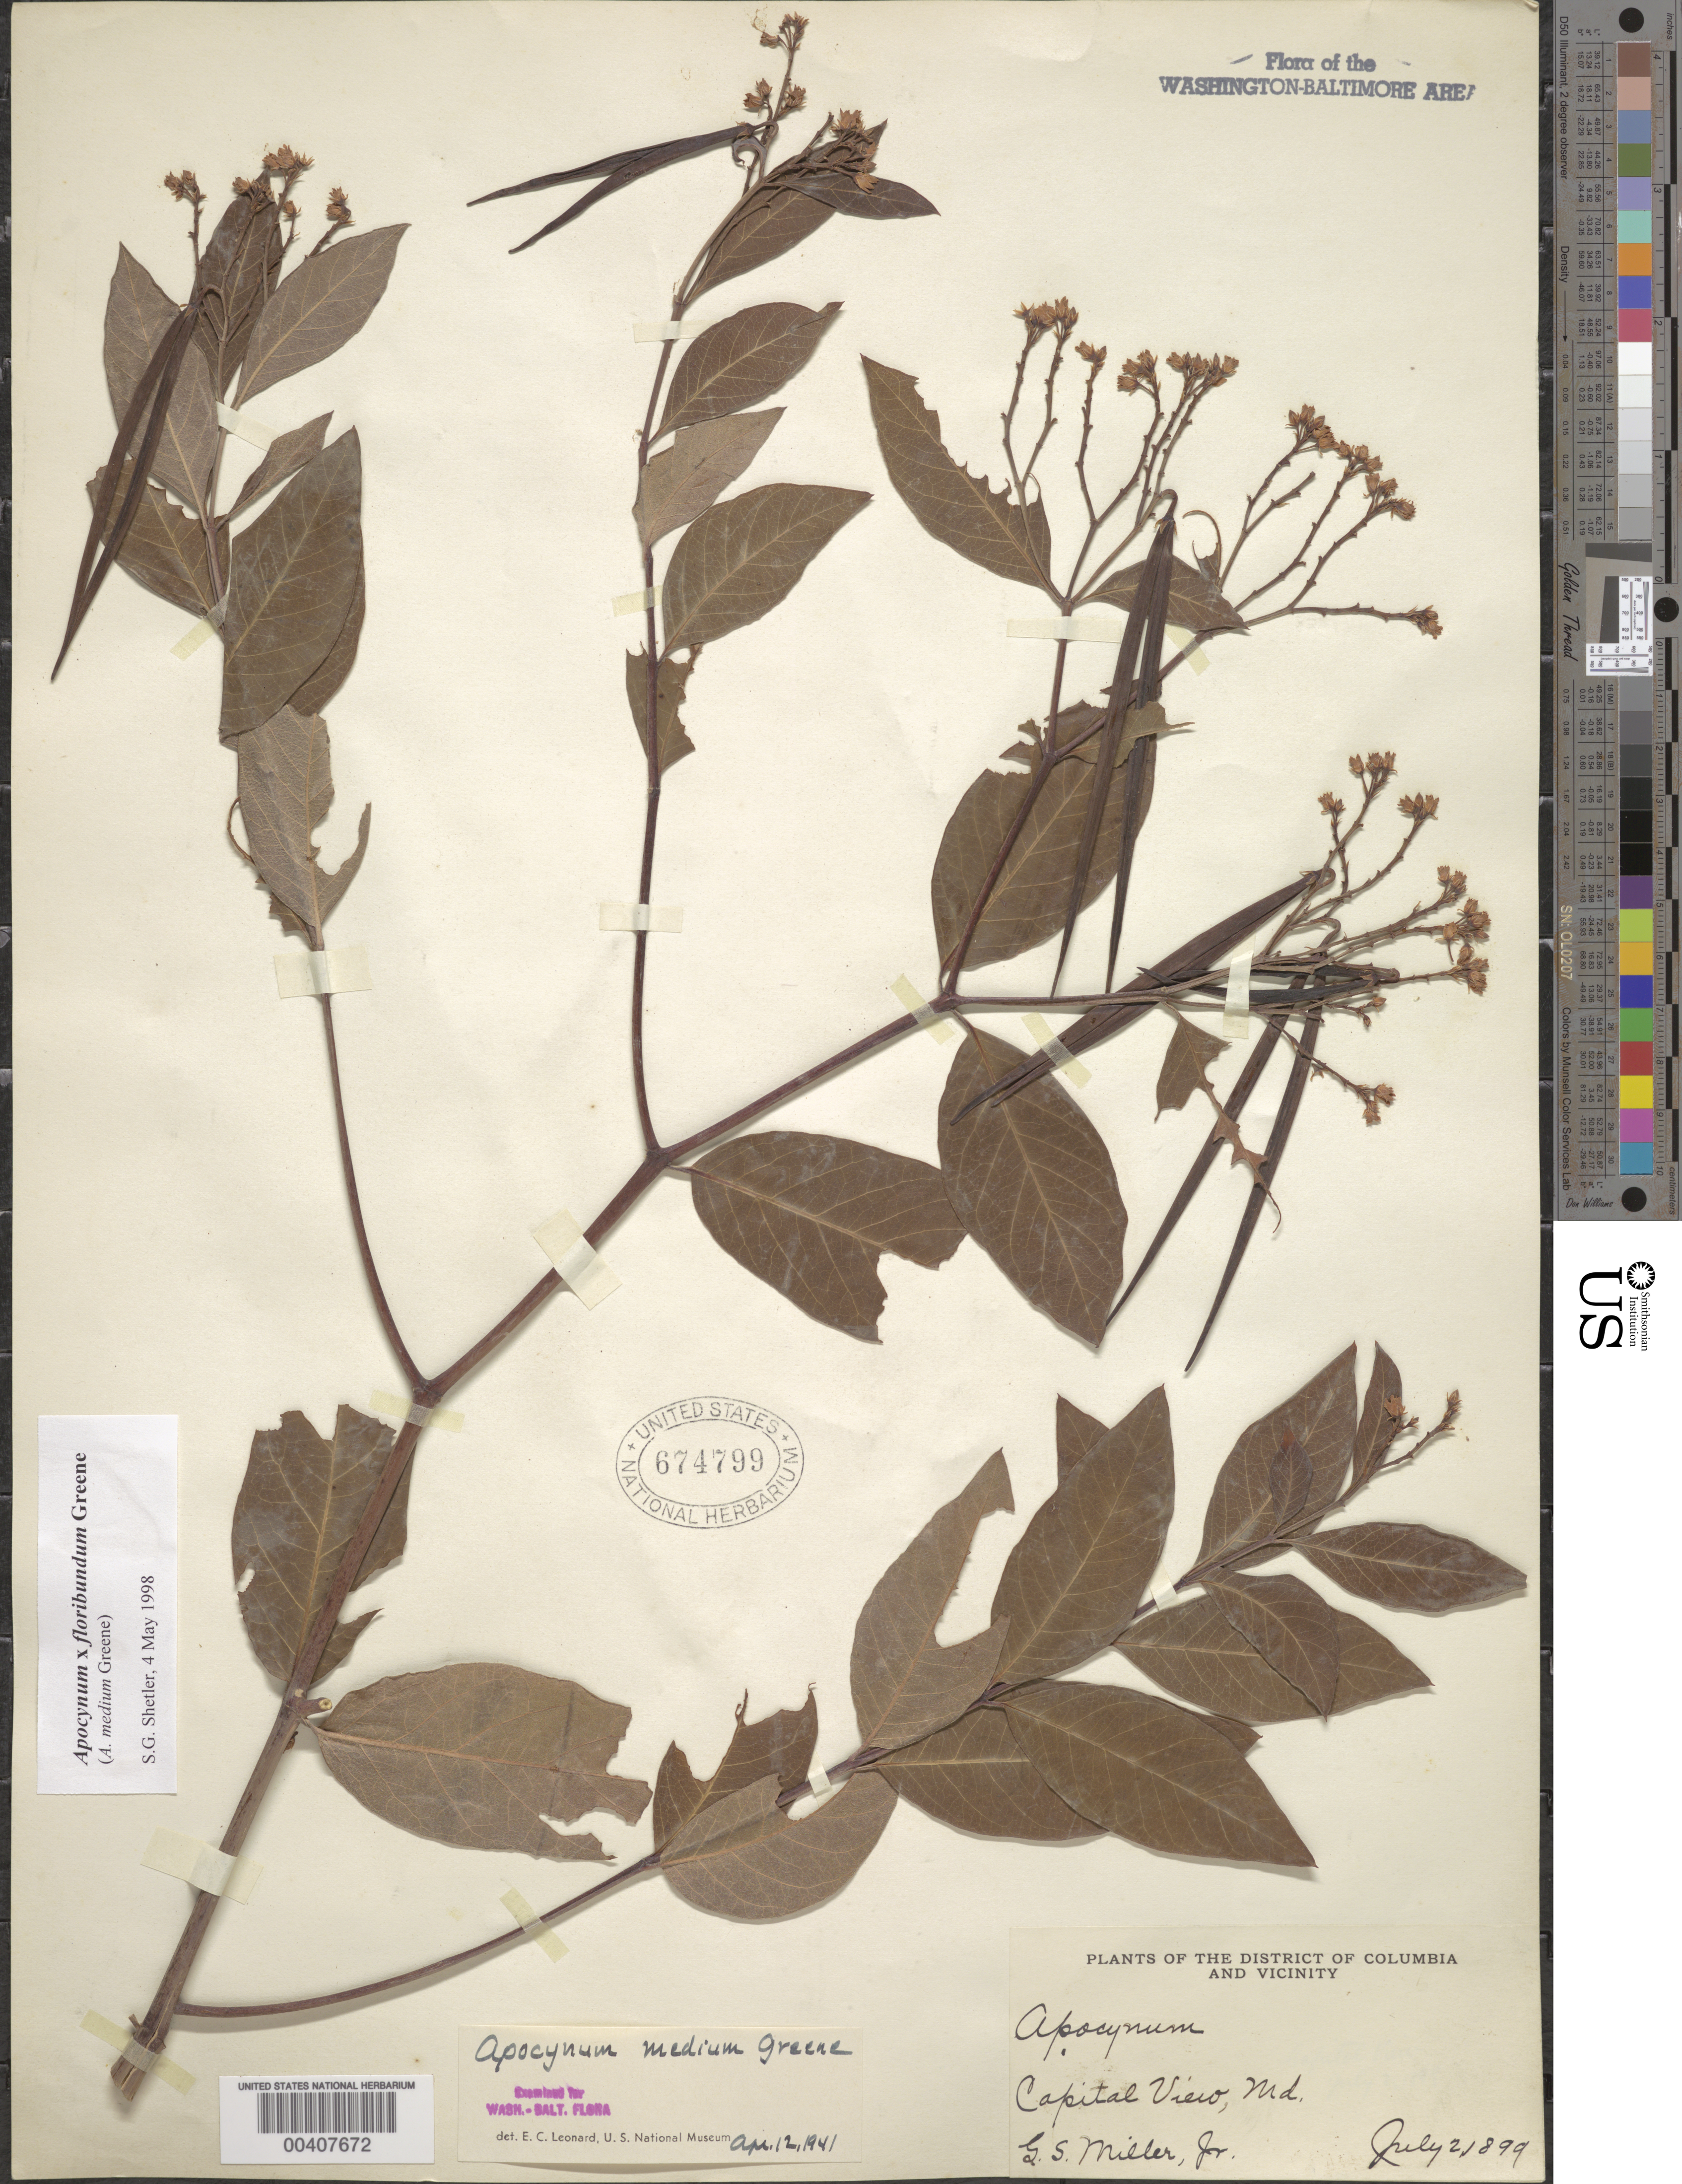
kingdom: Plantae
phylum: Tracheophyta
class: Magnoliopsida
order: Gentianales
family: Apocynaceae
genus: Apocynum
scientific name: Apocynum x floribundum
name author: Greene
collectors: G. S. Miller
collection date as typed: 02 Jul 1899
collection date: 1899-07-02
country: United States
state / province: Maryland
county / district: Montgomery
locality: Capital View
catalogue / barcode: US 674799